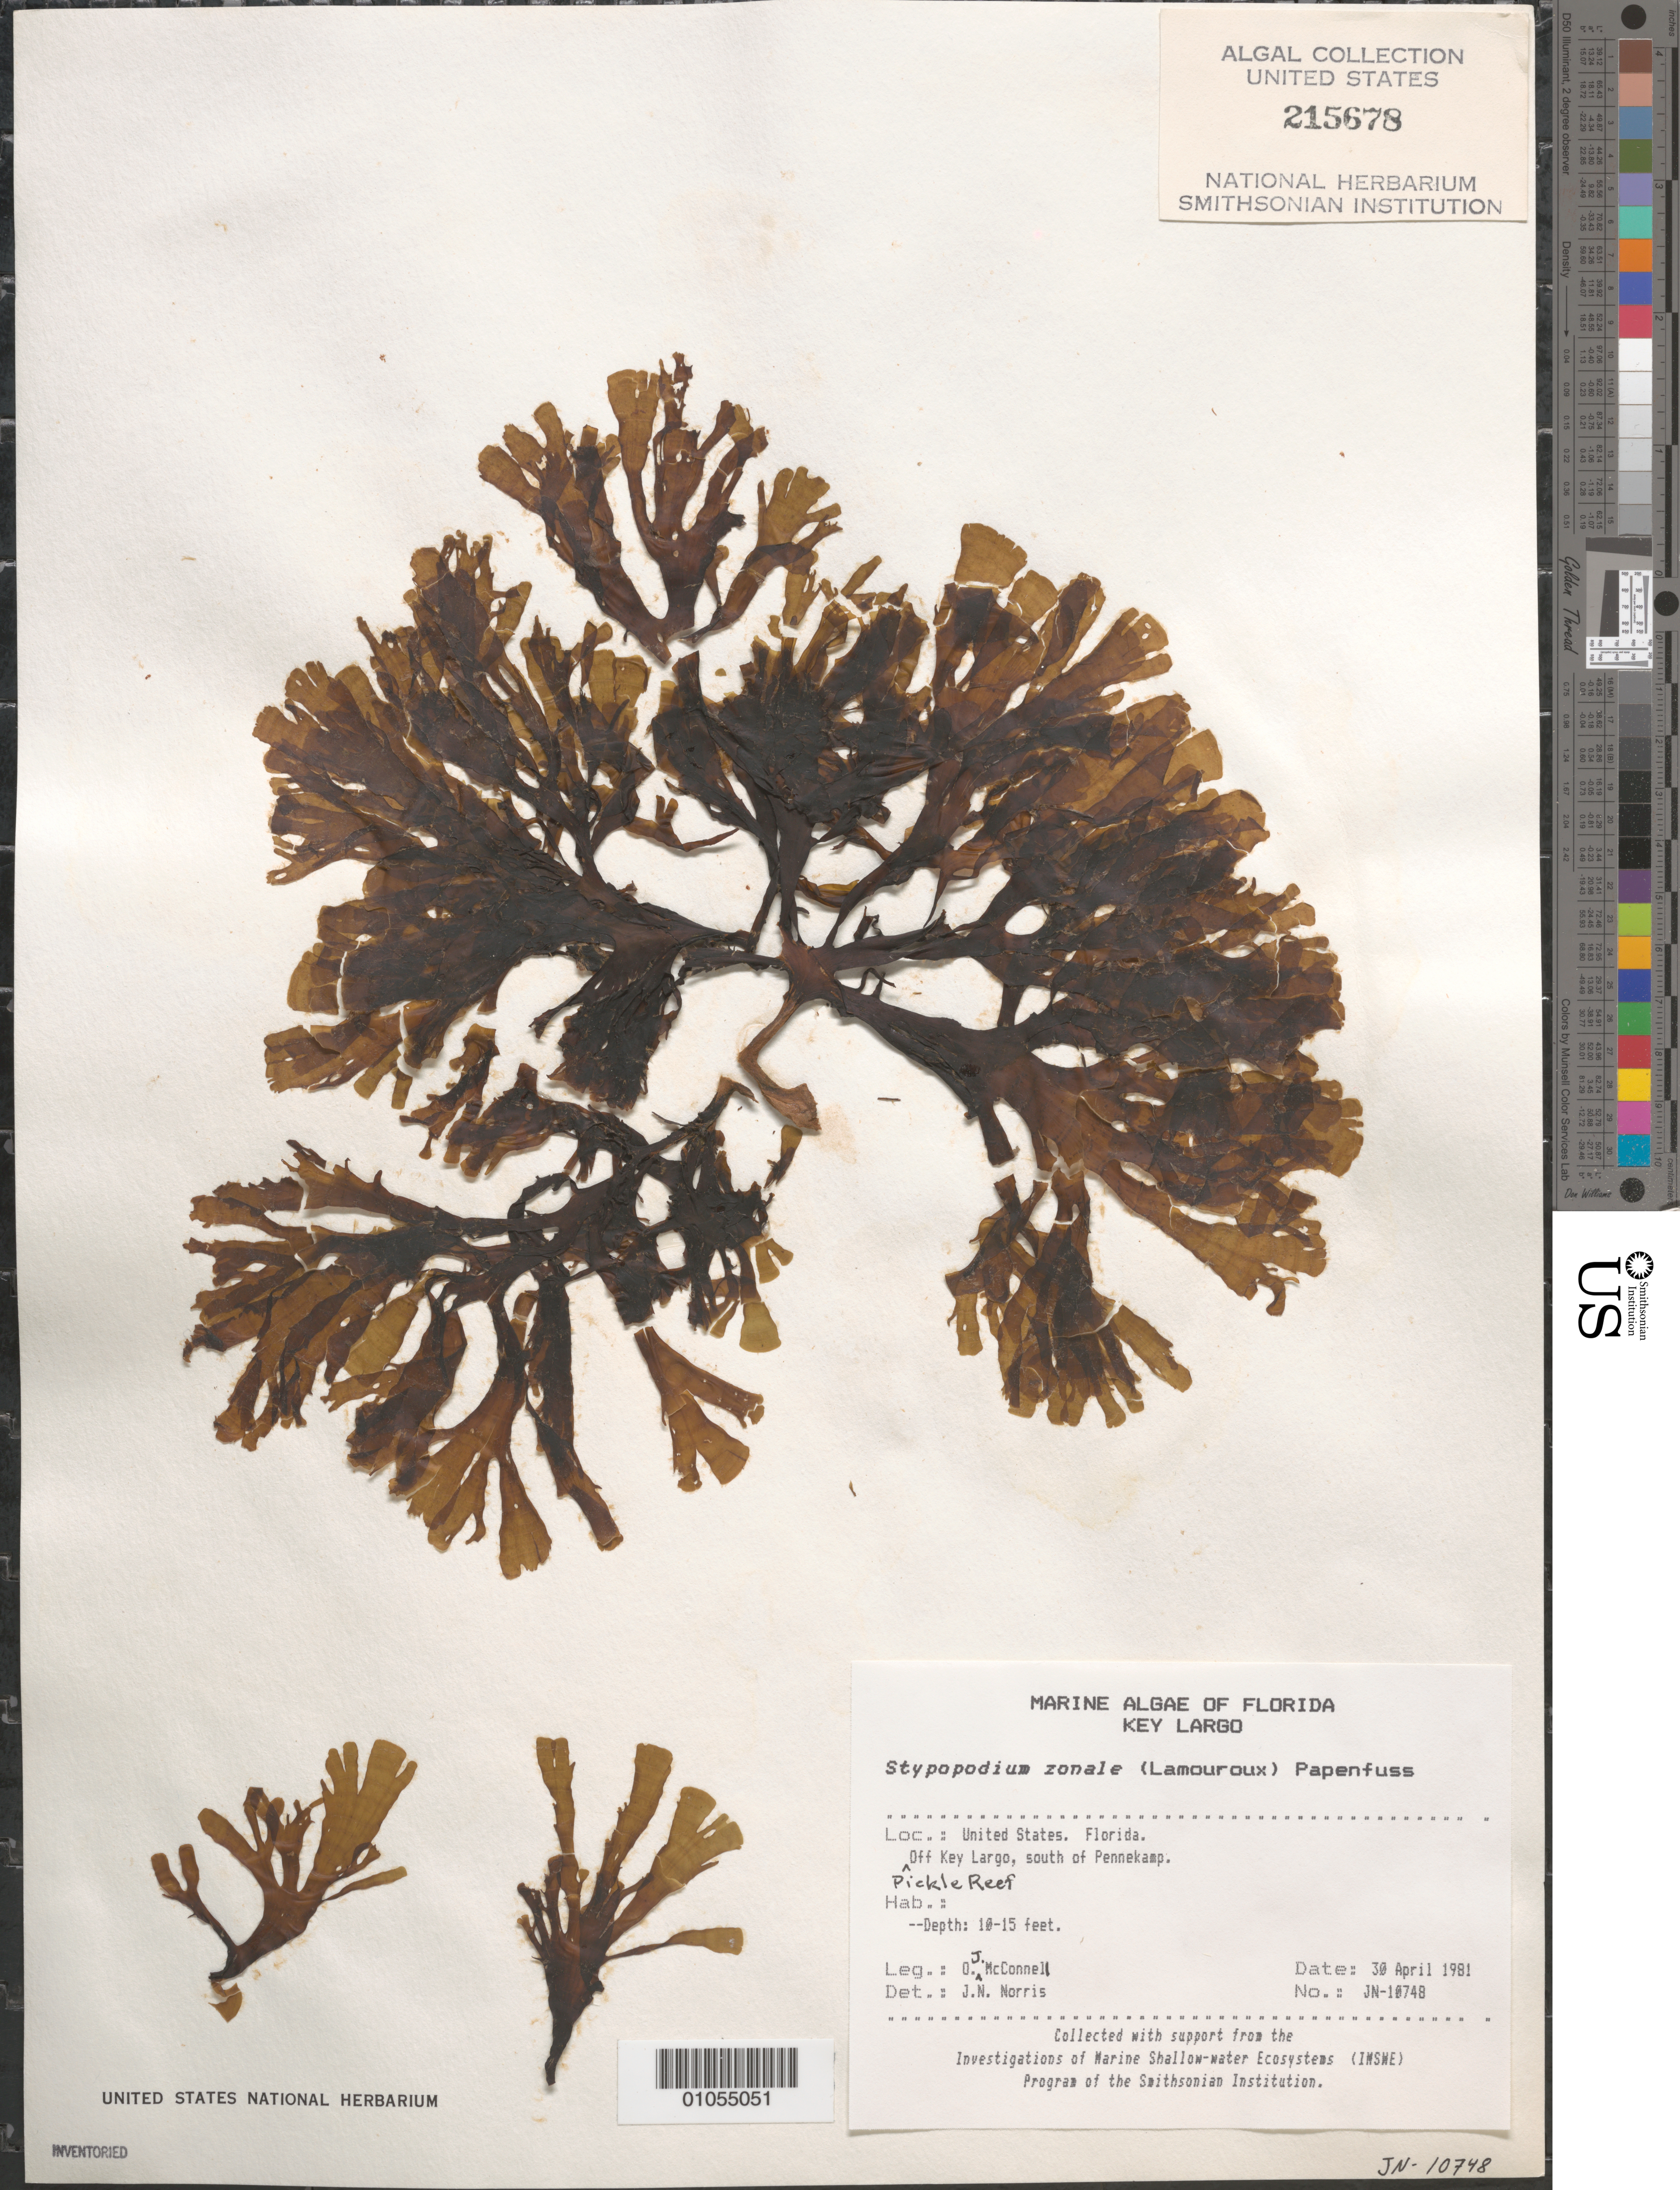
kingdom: Chromista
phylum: Ochrophyta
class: Phaeophyceae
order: Dictyotales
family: Dictyotaceae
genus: Stypopodium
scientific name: Stypopodium zonale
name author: (J.V.Lamouroux) Papenf.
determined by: Norris, James N.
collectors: O. McConnell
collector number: JN-10748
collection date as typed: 30 Apr 1981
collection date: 1981-04-30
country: United States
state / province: Florida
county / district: Monroe County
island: Key Largo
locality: Pickle Reef, off Key Largo, south of Pennekamp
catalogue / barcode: US 215678